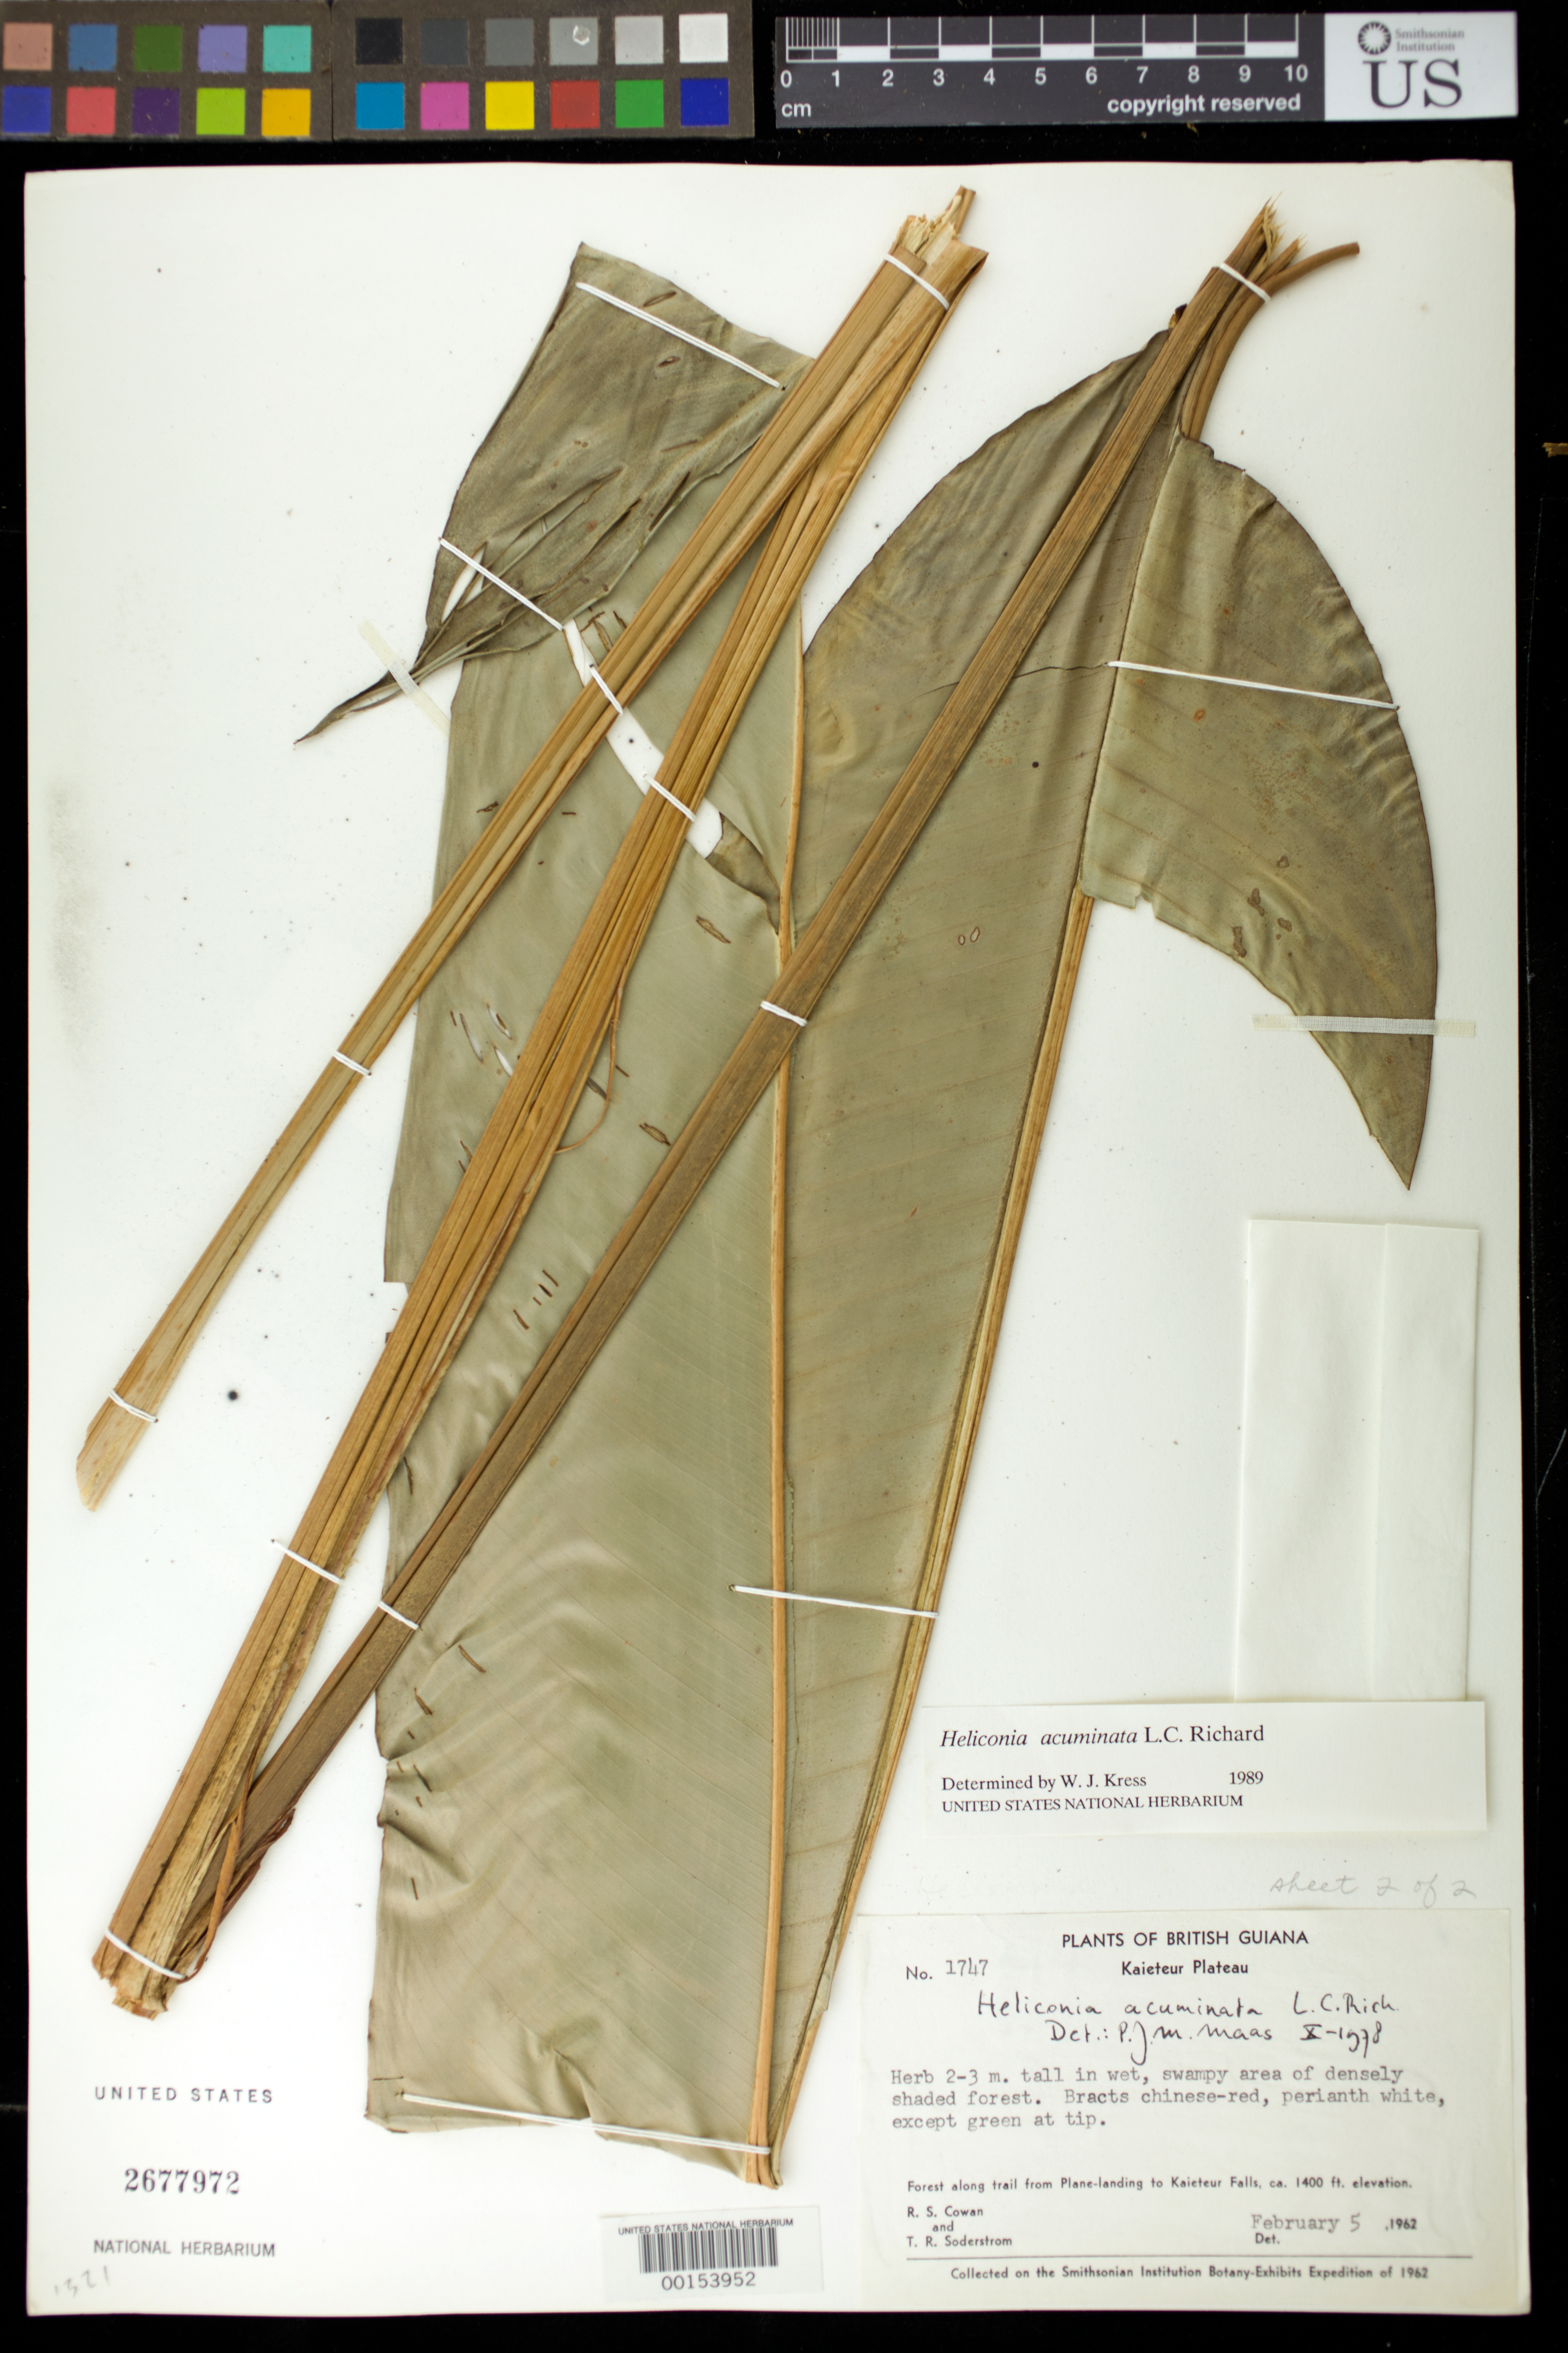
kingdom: Plantae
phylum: Tracheophyta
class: Liliopsida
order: Zingiberales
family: Heliconiaceae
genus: Heliconia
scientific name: Heliconia acuminata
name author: A. Rich.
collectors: R. S. Cowan & T. R. Soderstrom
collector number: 1747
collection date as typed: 05 Feb 1962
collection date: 1962-02-05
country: Guyana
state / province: Potaro-Siparuni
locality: (former) mazaruni-potaro dist., kaieteur plateau, forest along trail from plane-landing to kaieteur falls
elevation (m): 427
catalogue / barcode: US 2677972